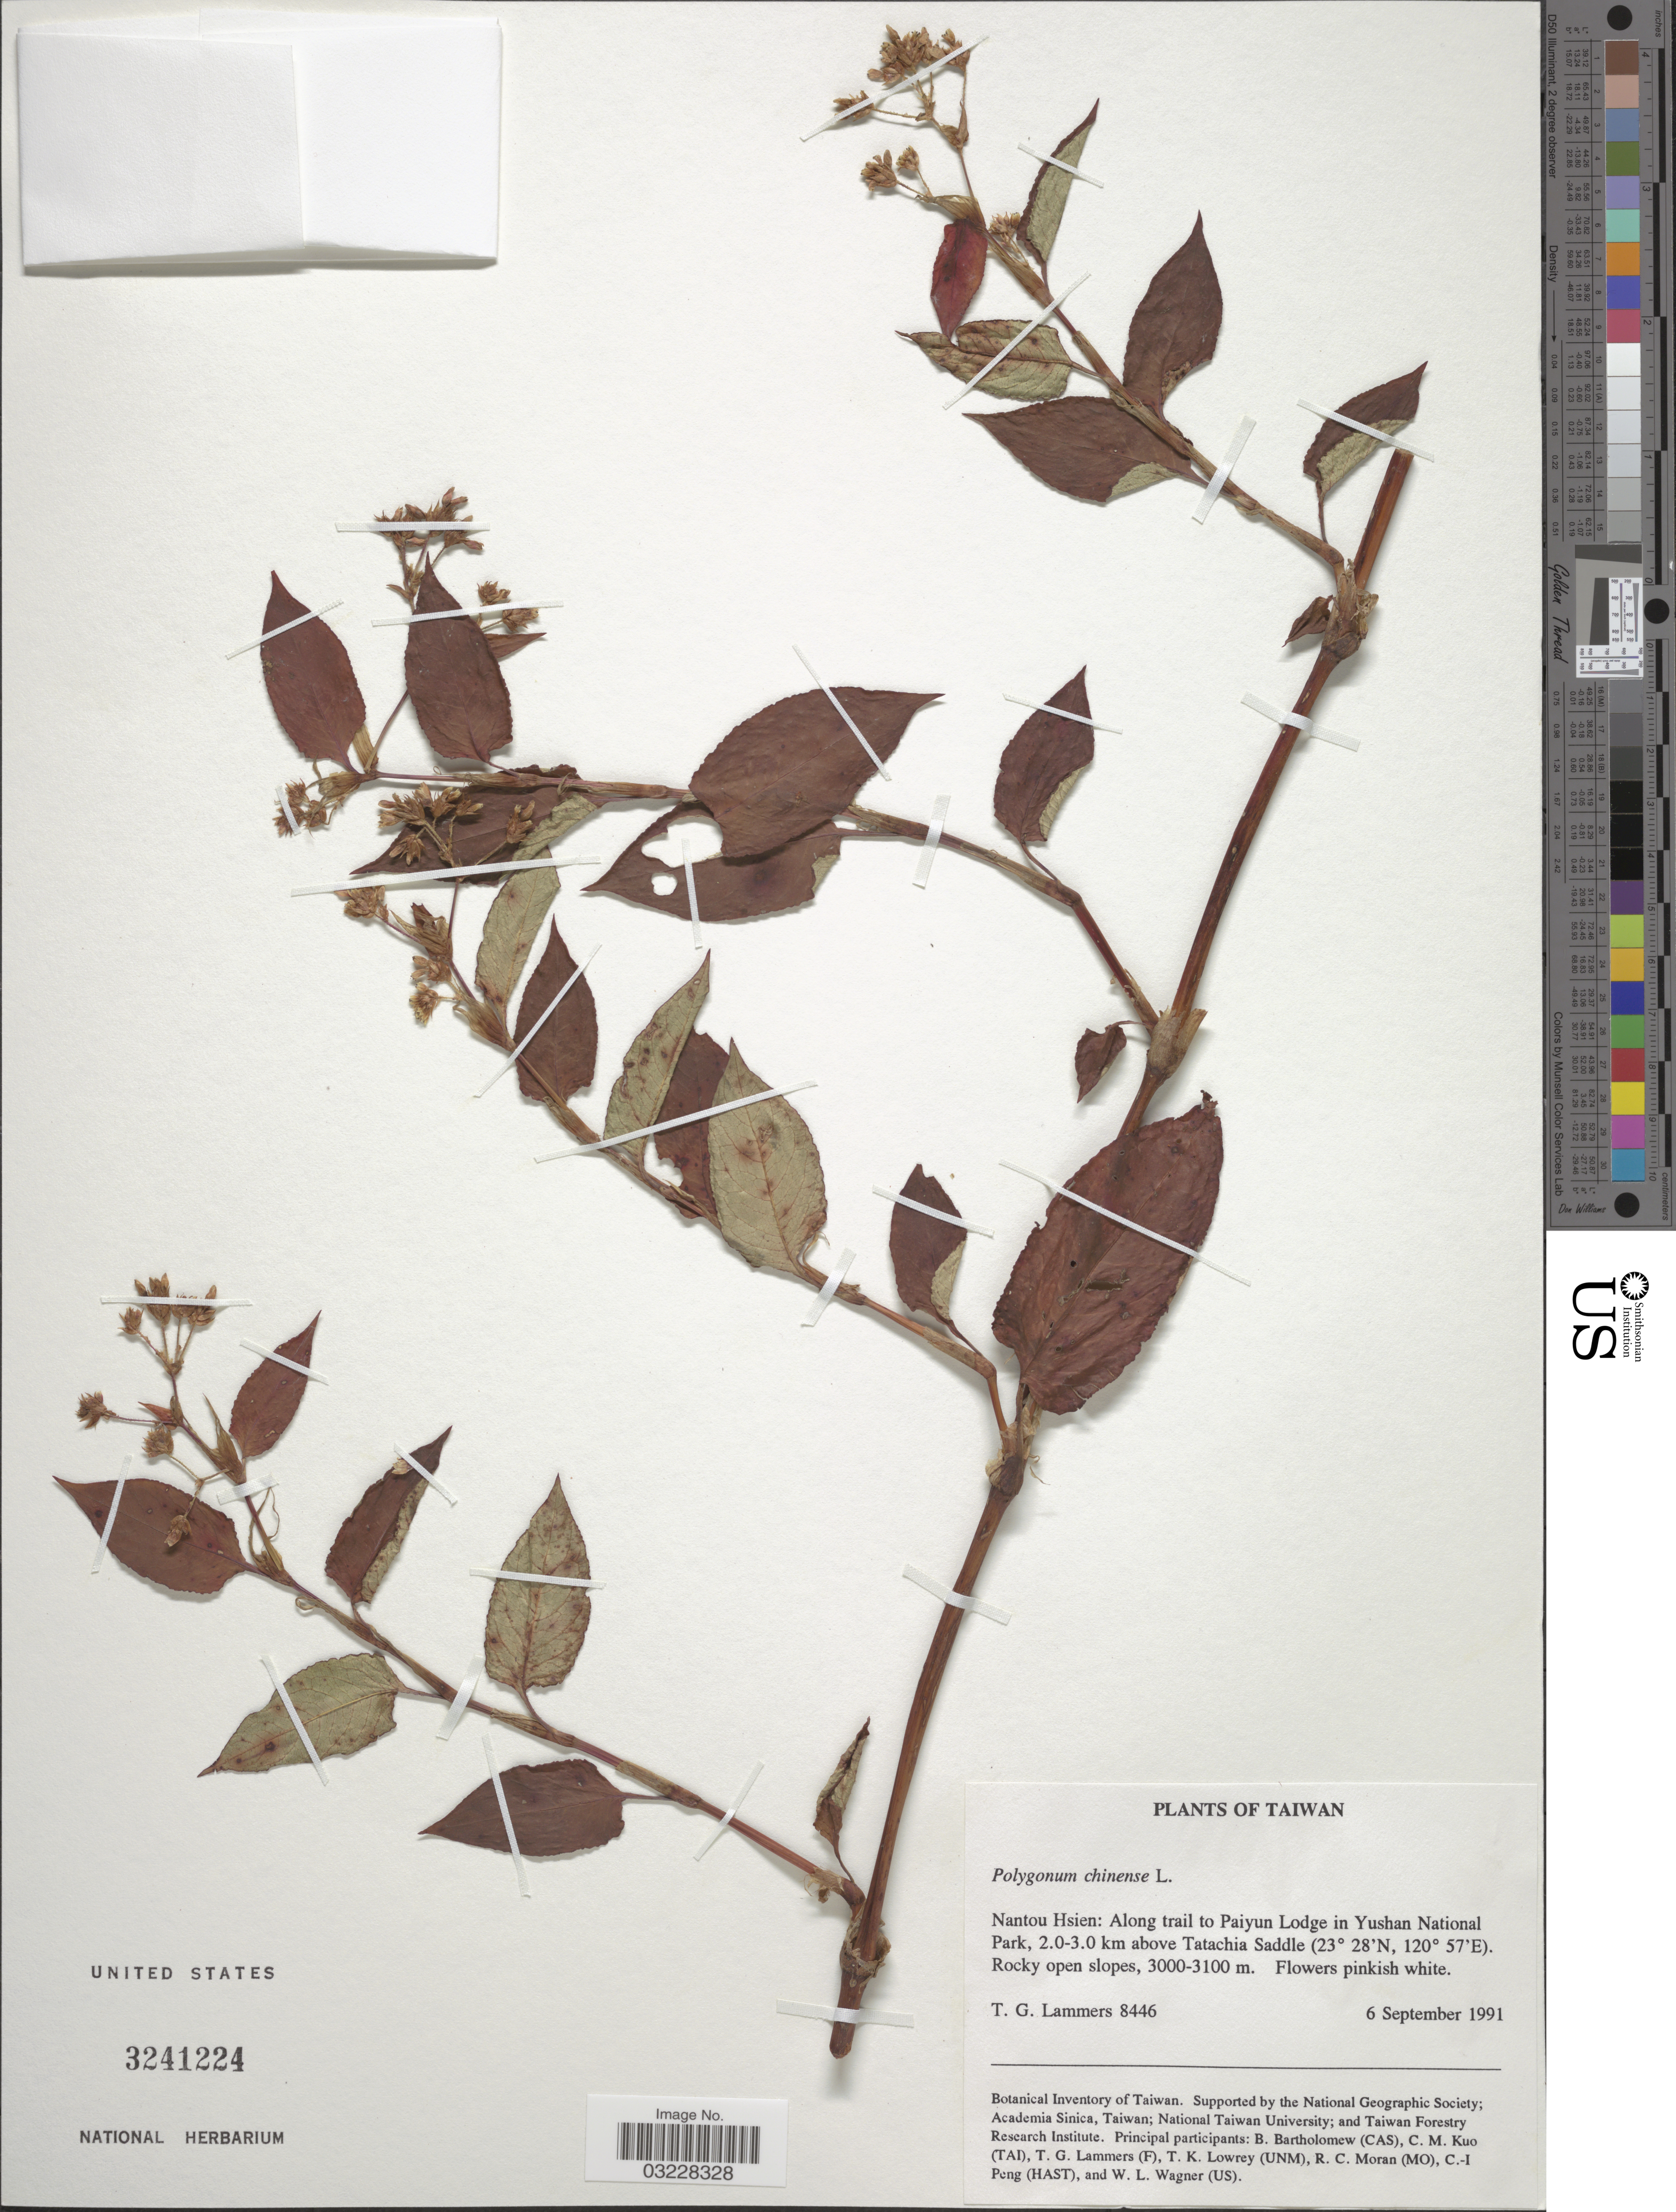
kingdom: Plantae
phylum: Tracheophyta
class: Magnoliopsida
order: Caryophyllales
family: Polygonaceae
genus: Polygonum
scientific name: Polygonum chinense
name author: L.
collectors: T. Lammers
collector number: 8446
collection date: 1991-09-06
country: Taiwan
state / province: Nantou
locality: Nantou Hsien: Along trail to Paiyun Lodge in Yushan National Park, 2.0-3.0 km above Tatachia Saddle.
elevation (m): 3000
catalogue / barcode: US 3241224